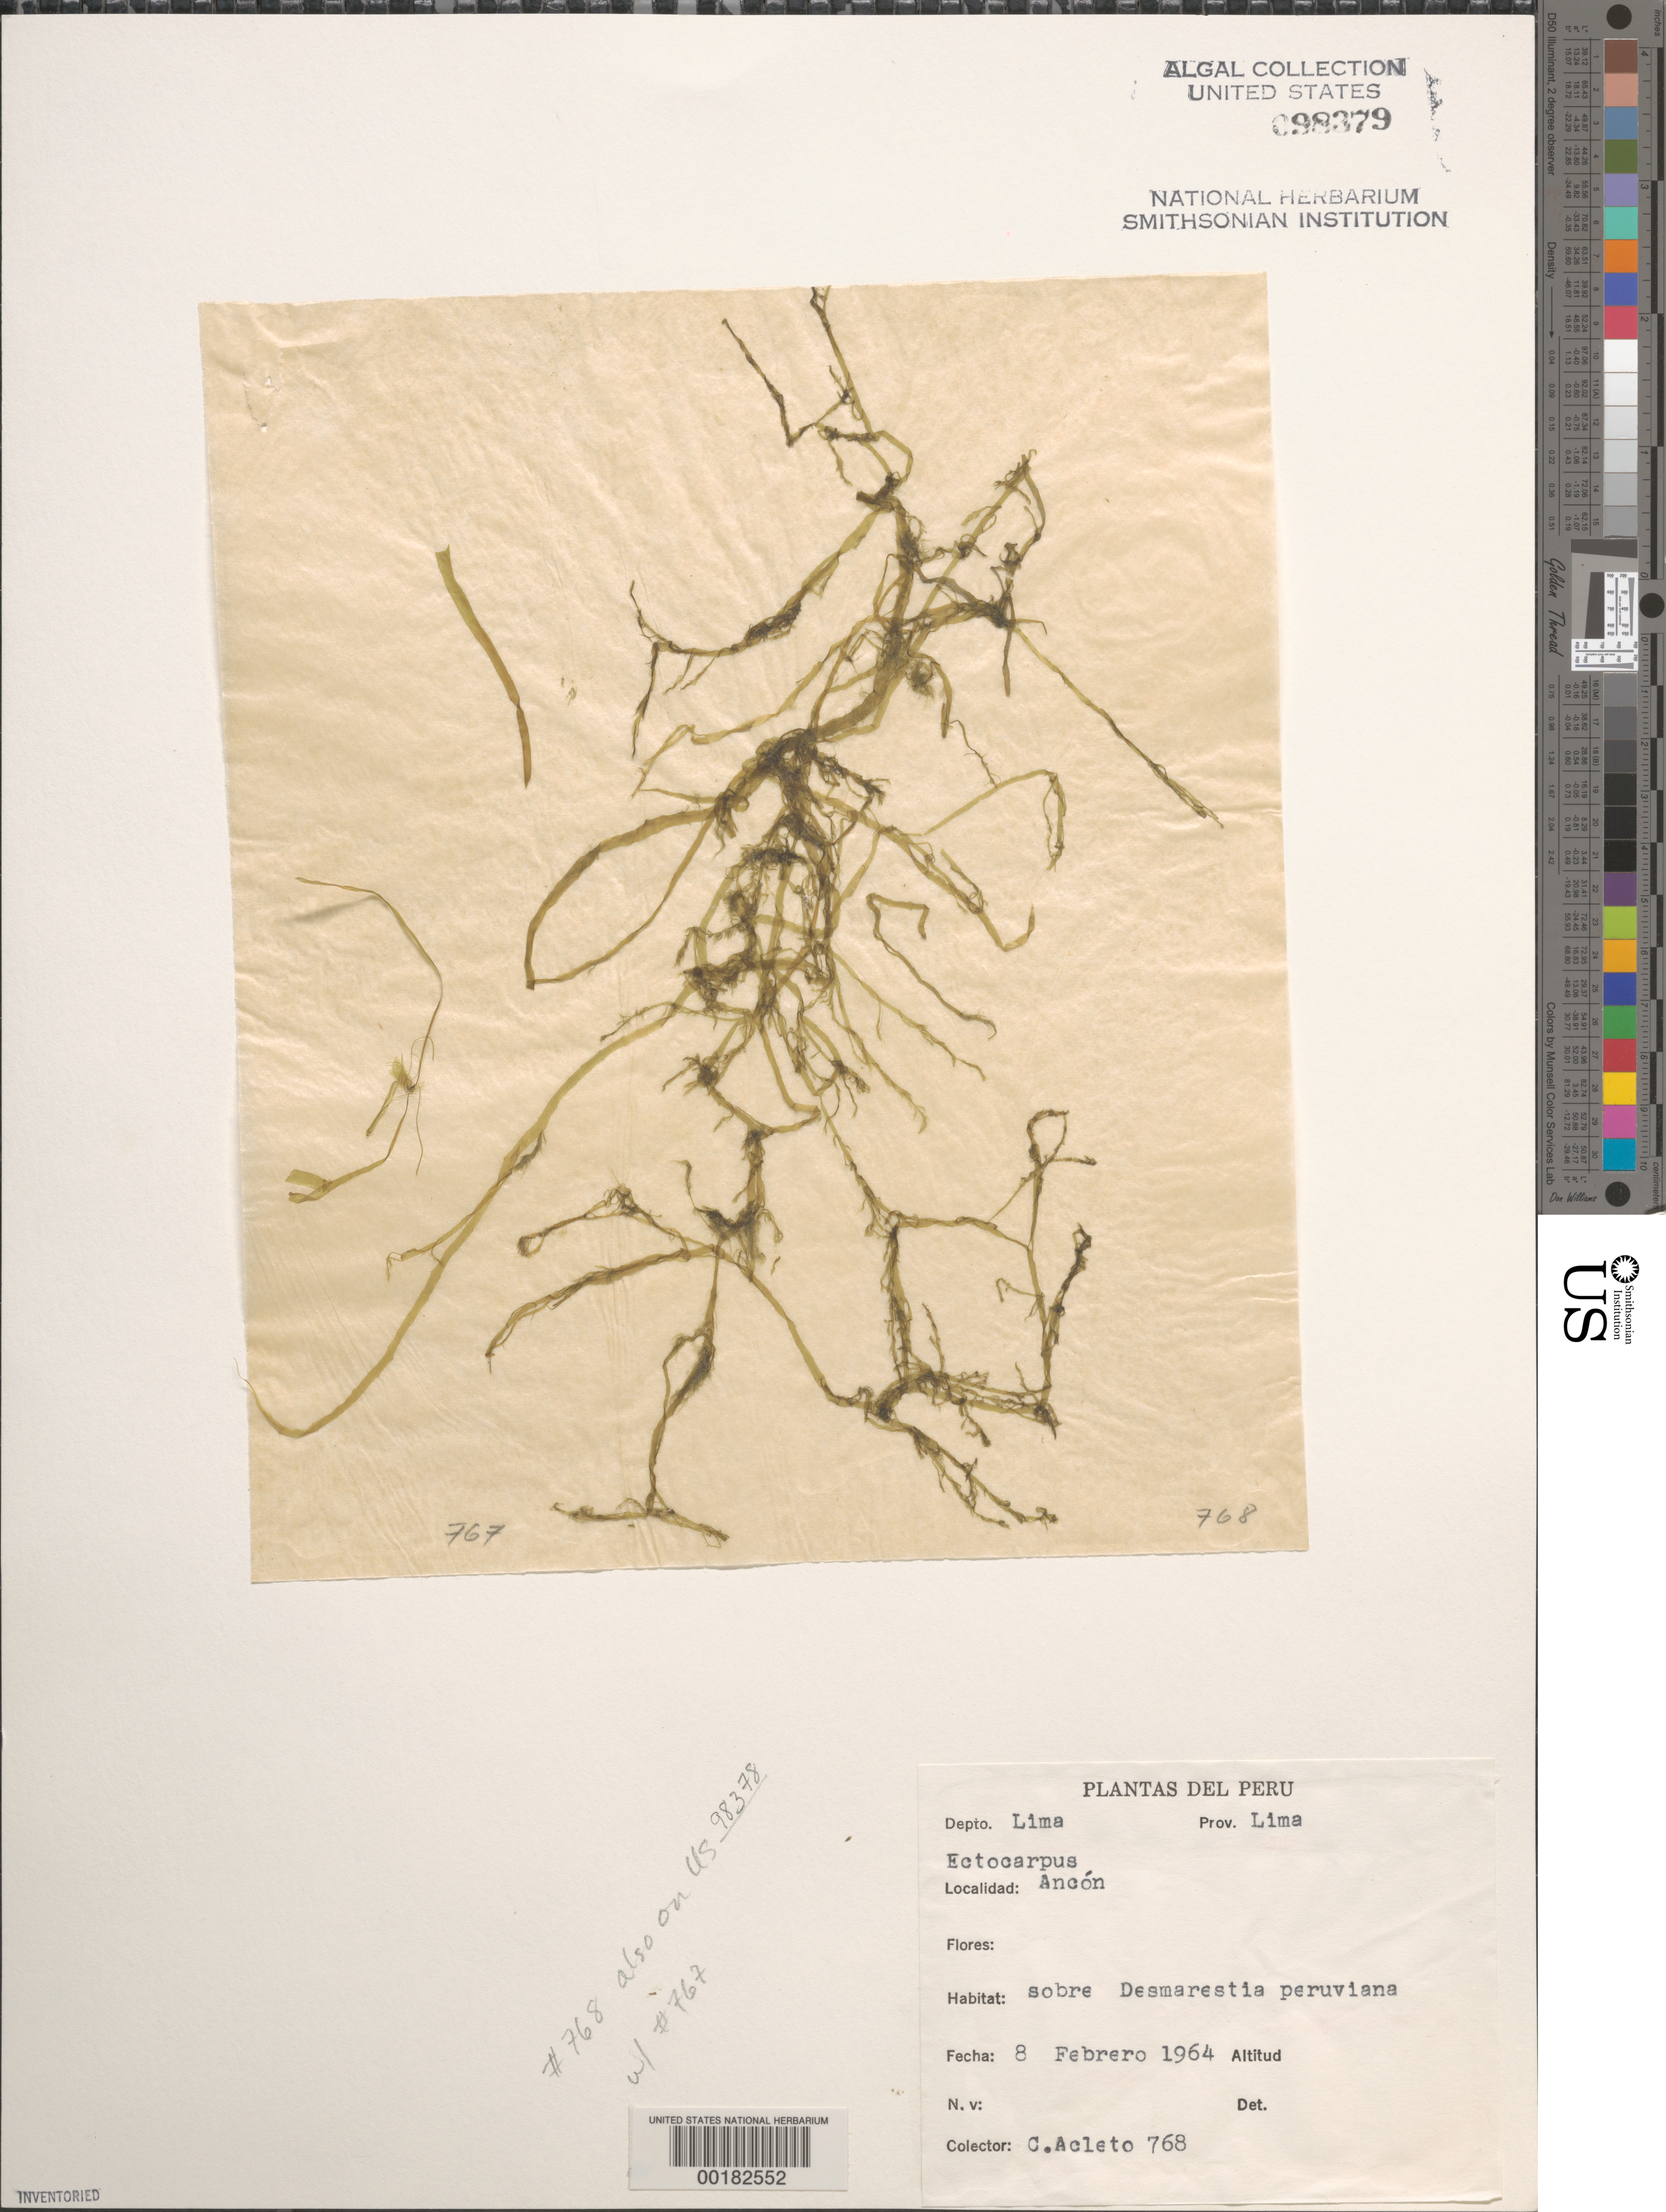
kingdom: Chromista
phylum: Ochrophyta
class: Phaeophyceae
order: Ectocarpales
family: Ectocarpaceae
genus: Ectocarpus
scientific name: Ectocarpus sp.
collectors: C. Acleto O.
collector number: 768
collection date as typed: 08 Feb 1964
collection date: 1964-02-08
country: Peru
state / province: Lima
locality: Ancon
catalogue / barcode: US 98379